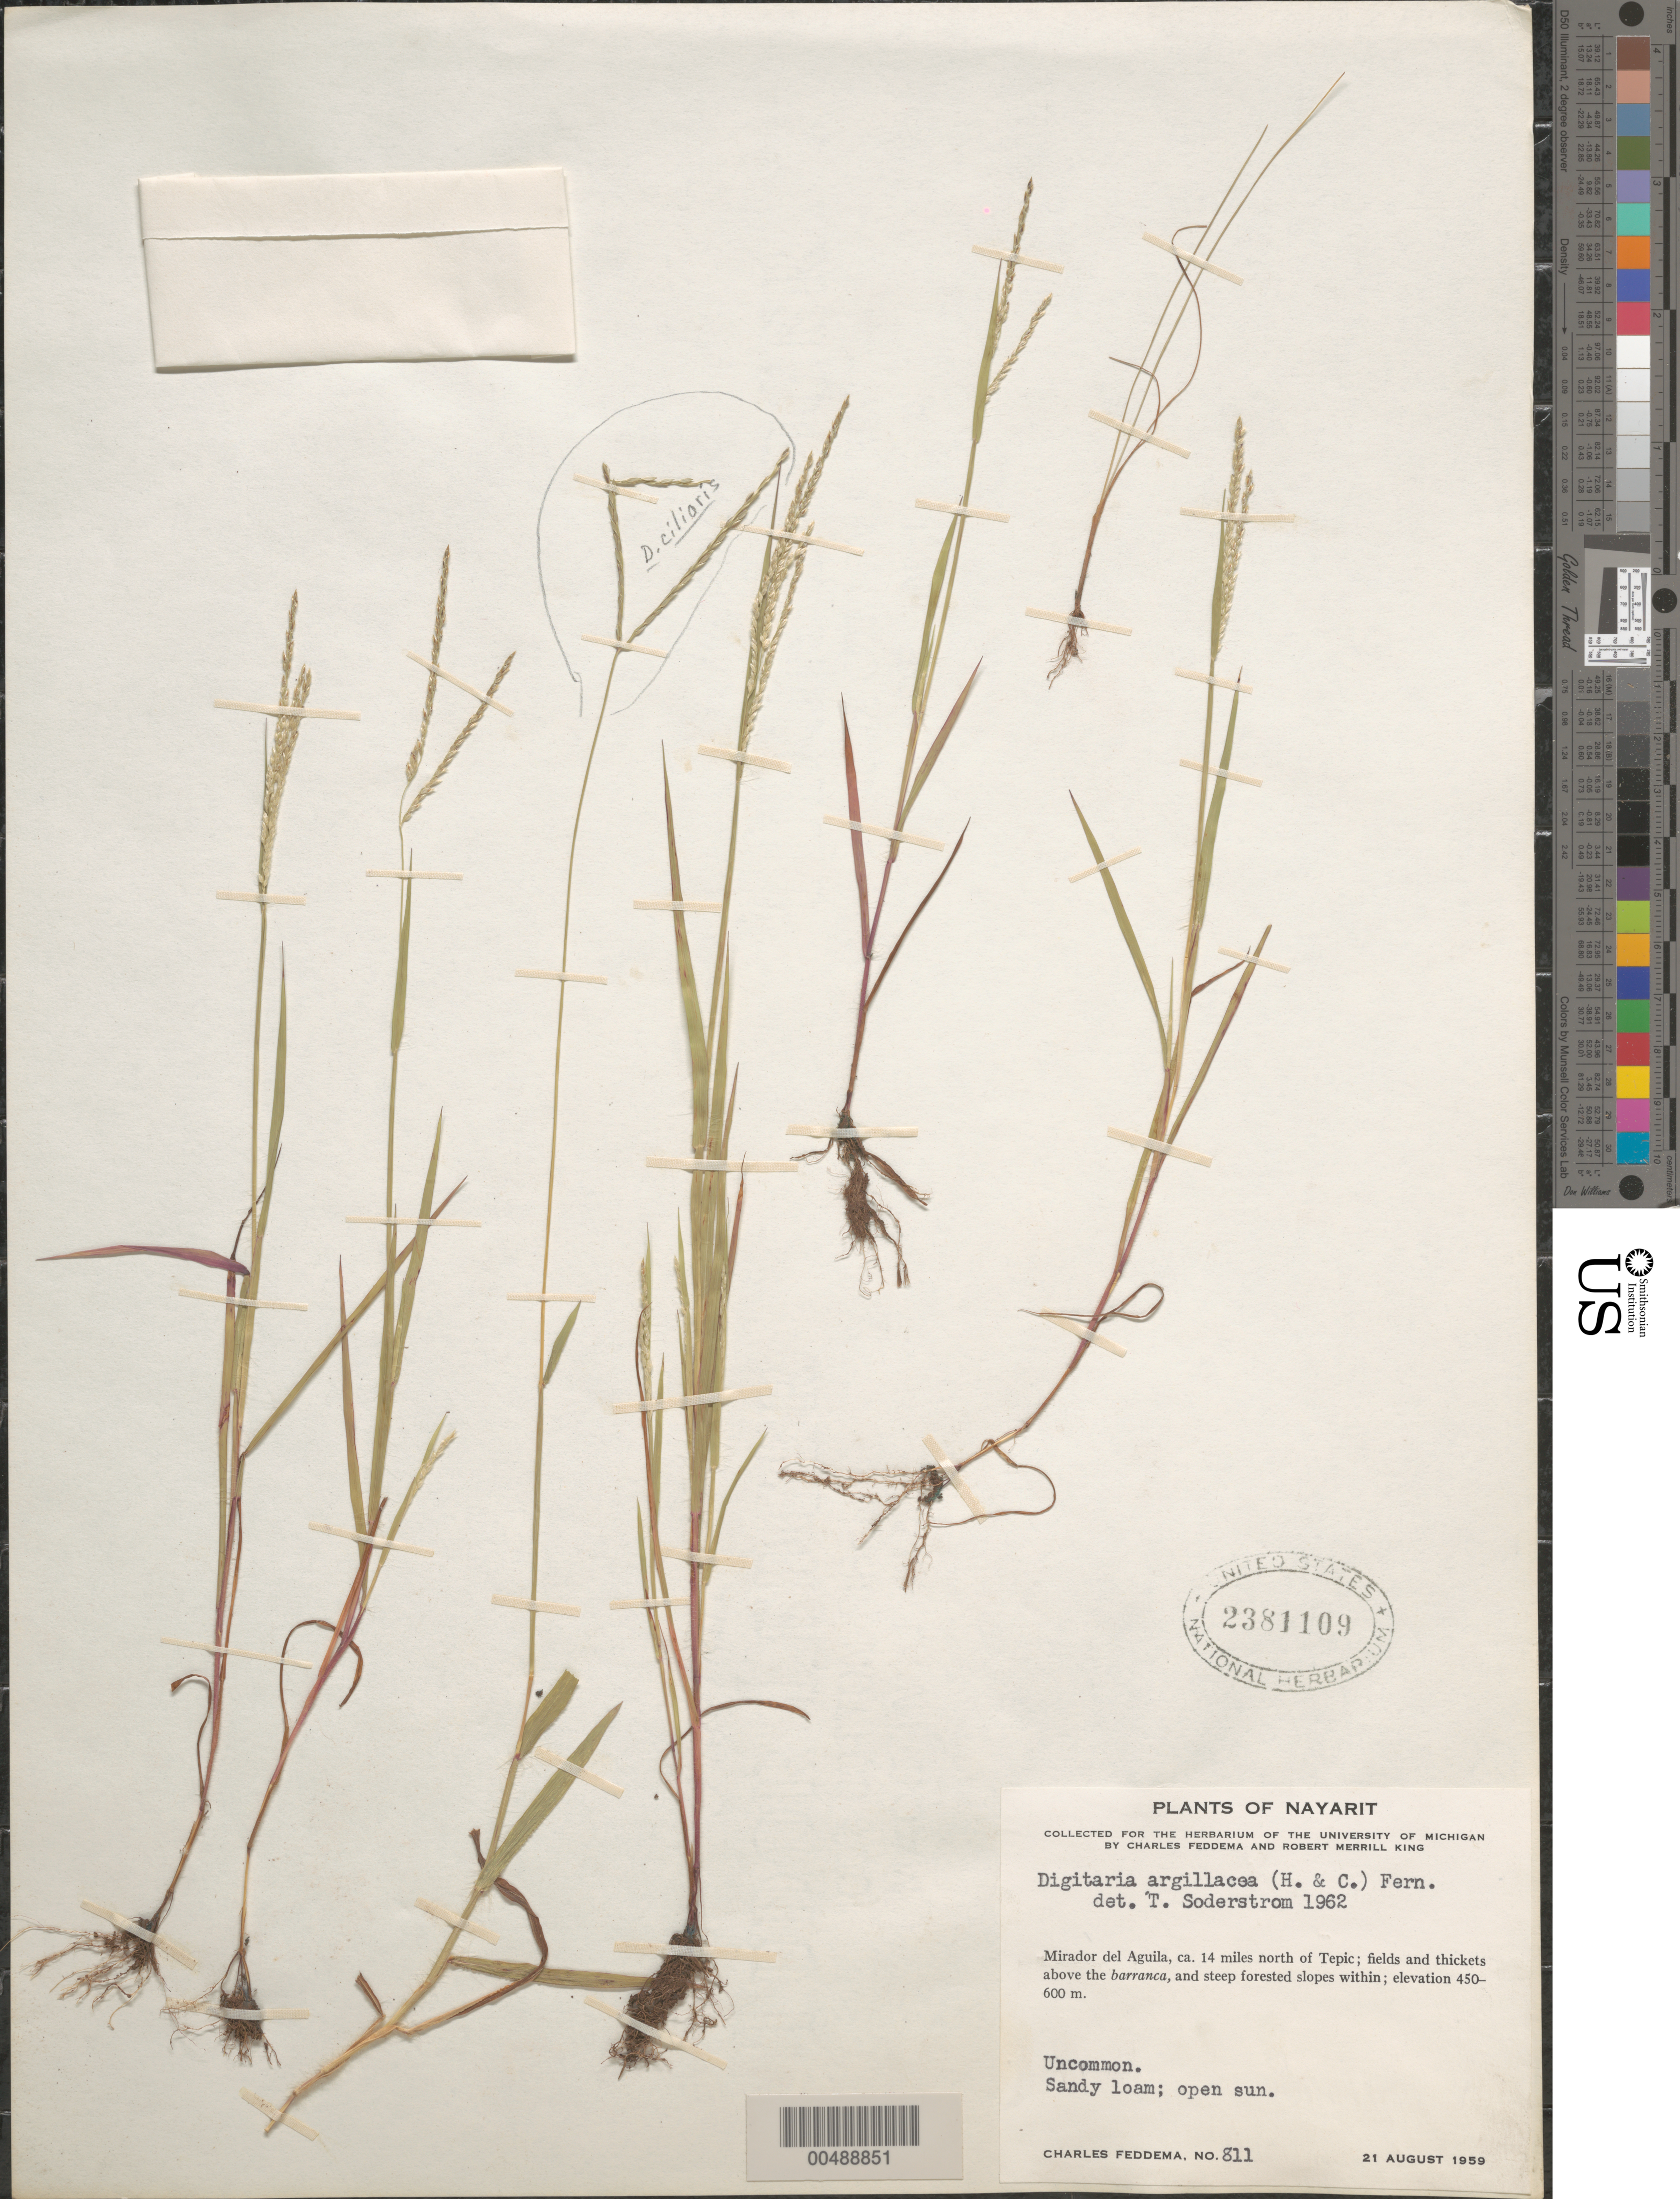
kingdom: Plantae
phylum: Tracheophyta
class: Liliopsida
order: Poales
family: Poaceae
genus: Digitaria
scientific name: Digitaria argillacea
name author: (Hitchc. & Chase) Fernald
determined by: Soderstrom, T. R.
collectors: C. Feddema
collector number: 811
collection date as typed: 21 Aug 1959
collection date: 1959-08-21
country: Mexico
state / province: Nayarit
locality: Mirador del Aguila, ca. 14 mi N of Tepic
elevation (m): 450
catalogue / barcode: US 2381109